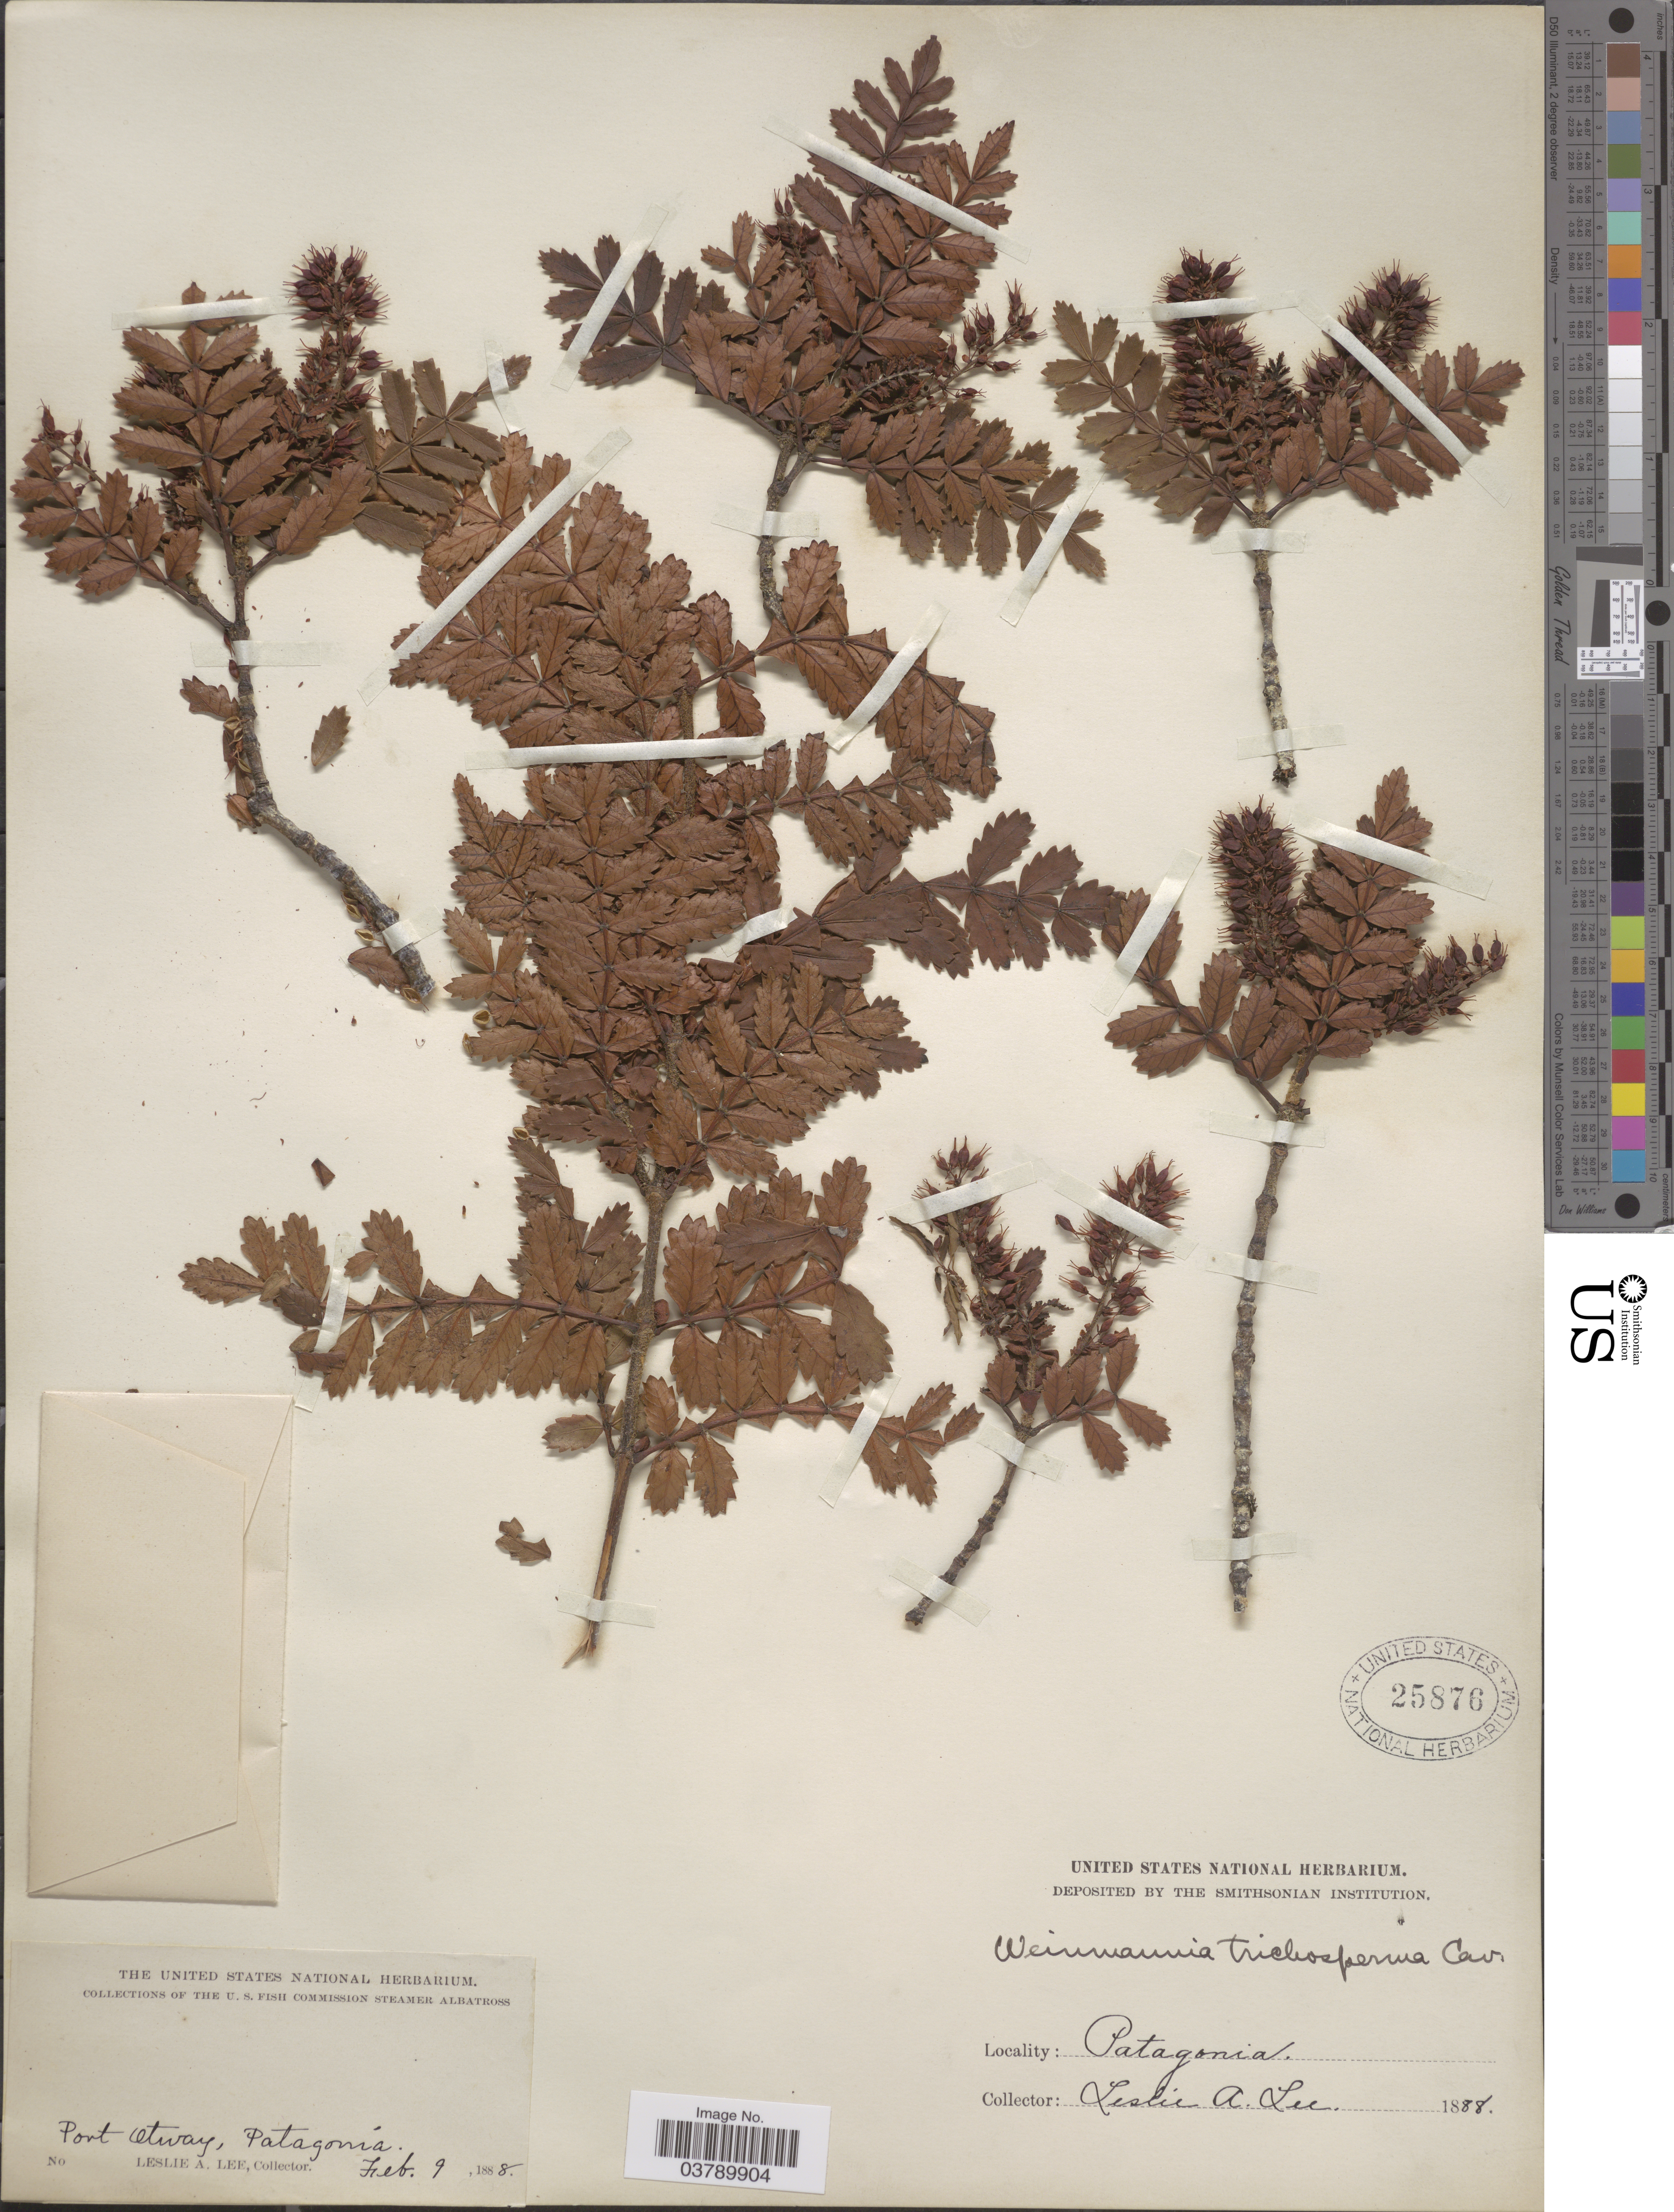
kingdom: Plantae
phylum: Tracheophyta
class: Magnoliopsida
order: Oxalidales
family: Cunoniaceae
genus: Weinmannia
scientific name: Weinmannia trichosperma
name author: Cav.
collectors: L. Lee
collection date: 1888-02-09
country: Chile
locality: Patagonia. Port Otway.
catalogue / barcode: US 25876